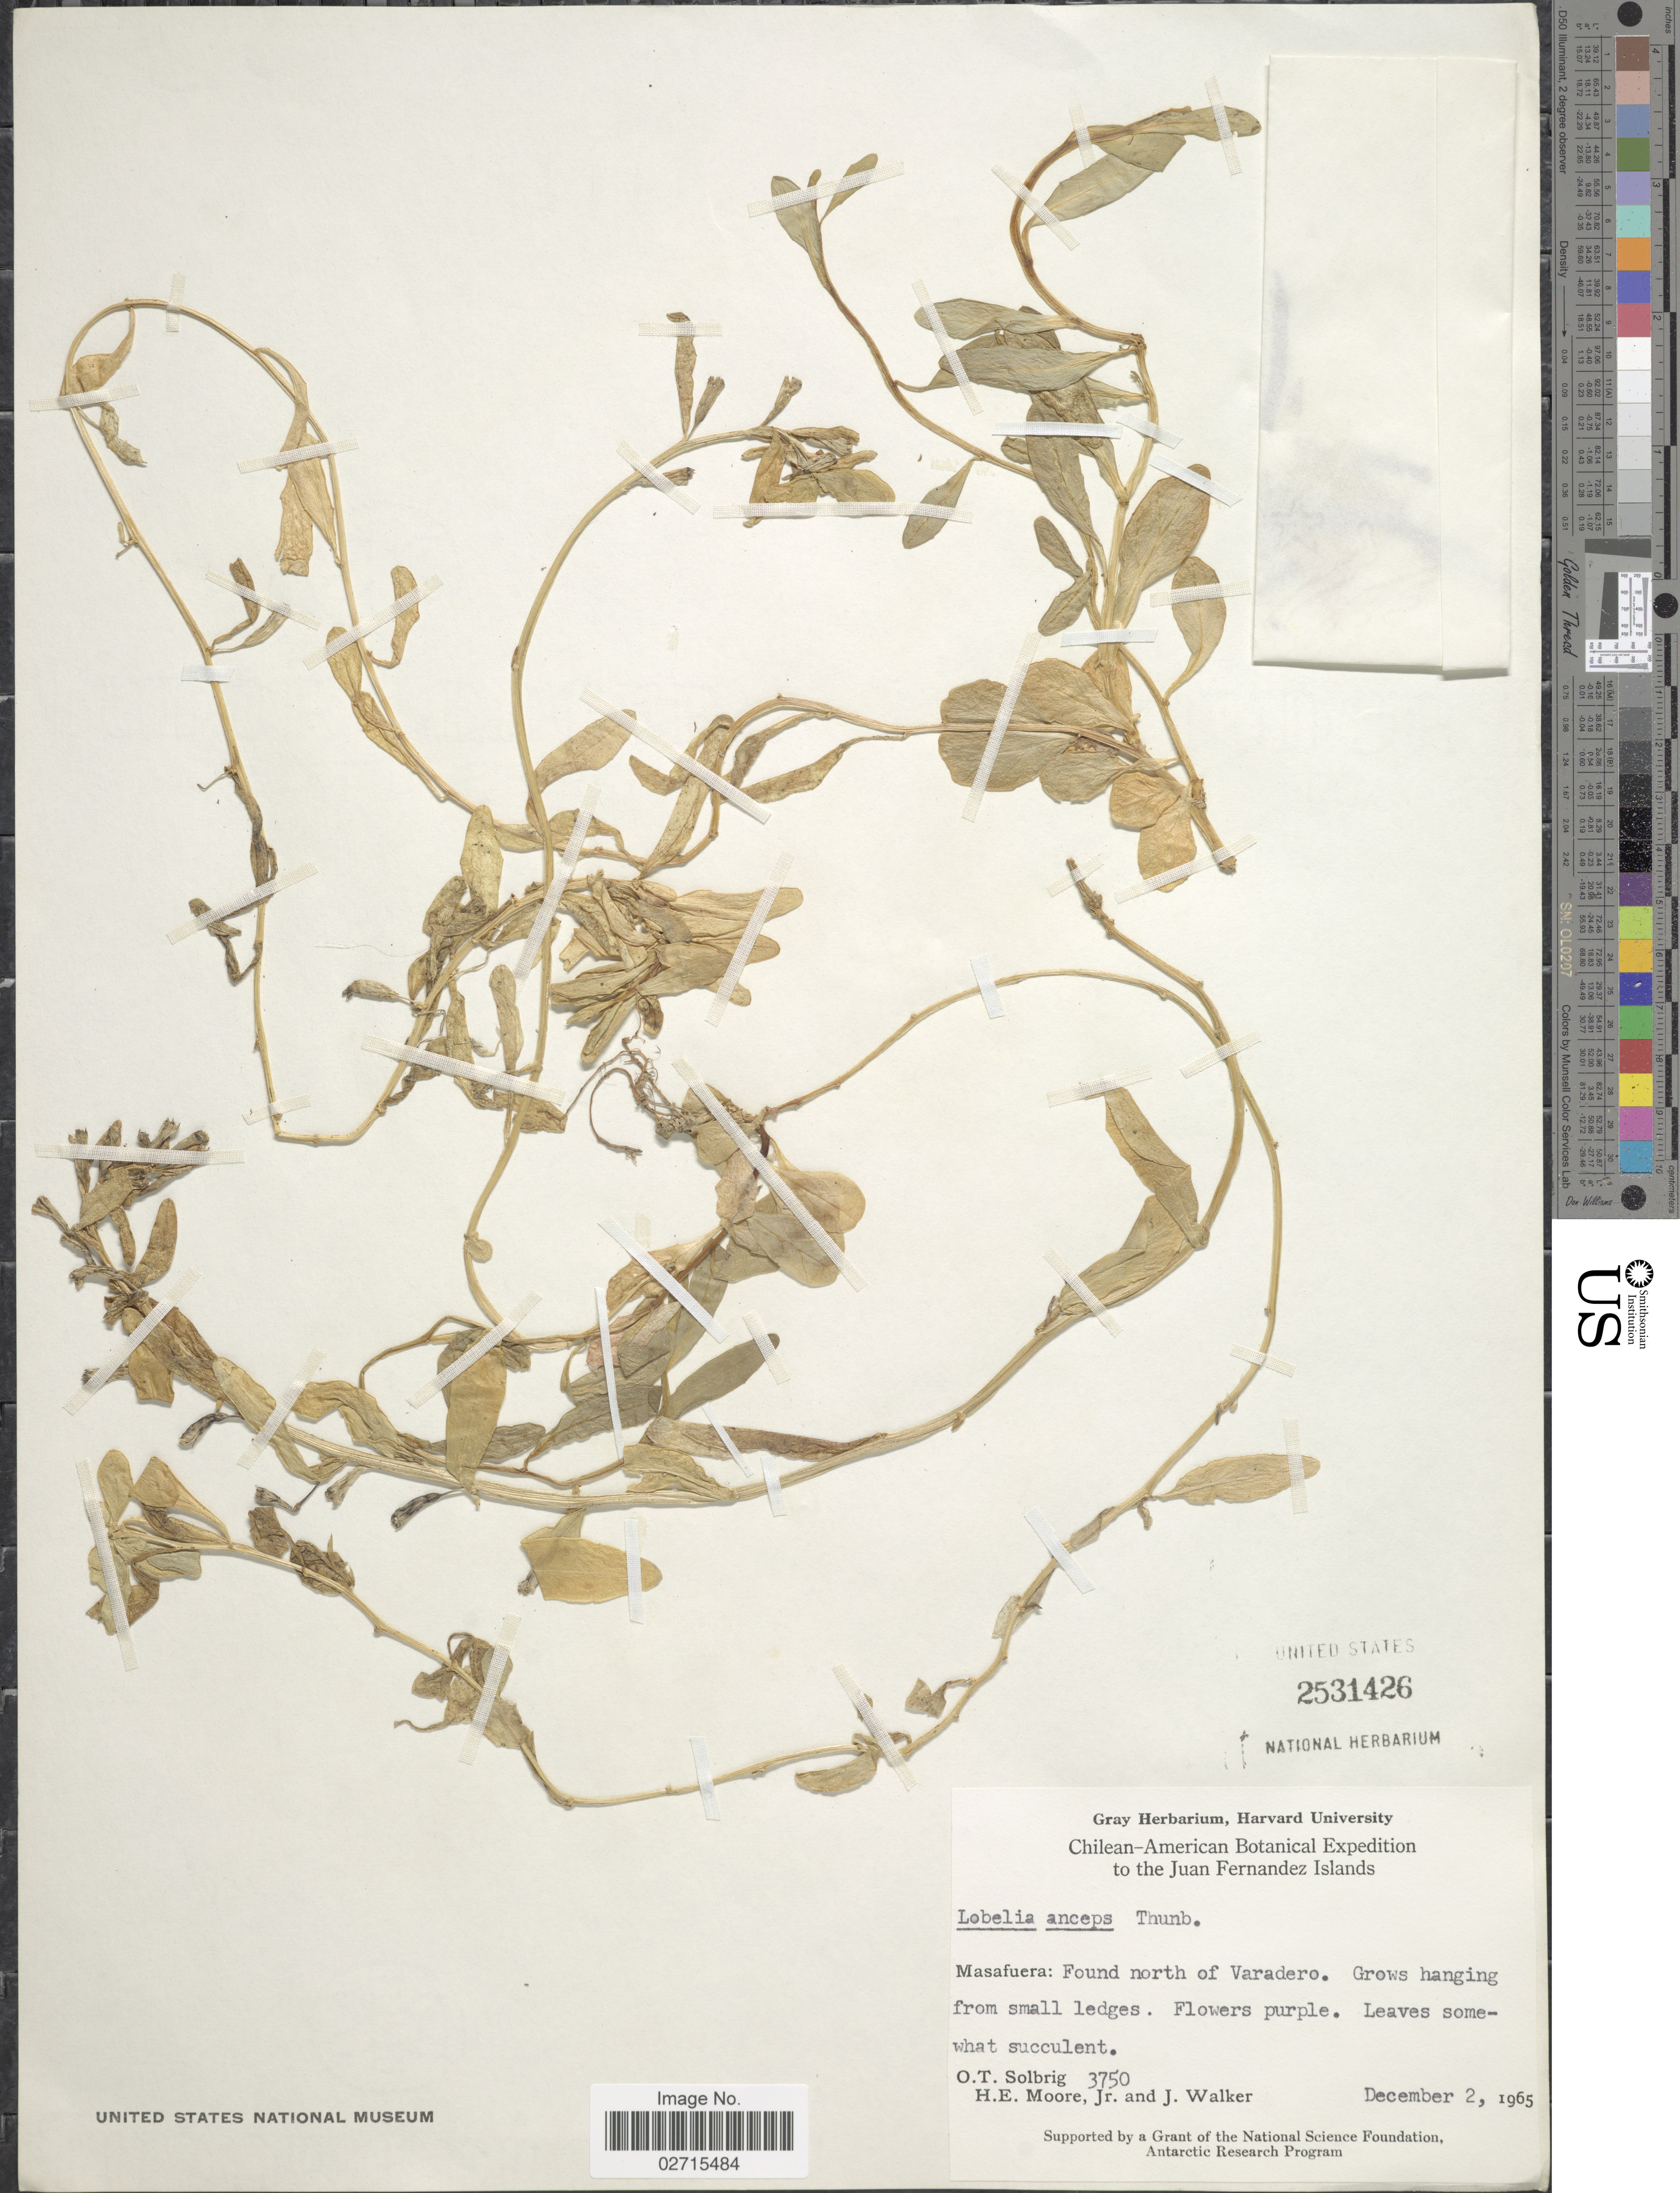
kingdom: Plantae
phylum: Tracheophyta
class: Magnoliopsida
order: Asterales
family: Campanulaceae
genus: Lobelia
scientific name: Lobelia anceps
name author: L. f.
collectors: O. T. Solbrig, H. Moore & J. Walker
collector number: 3750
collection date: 1965-12-02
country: Chile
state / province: Valparaíso (V)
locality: The Juan Fernandez Islands, Masafuera: Found north of Varadero.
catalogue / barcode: US 2531426